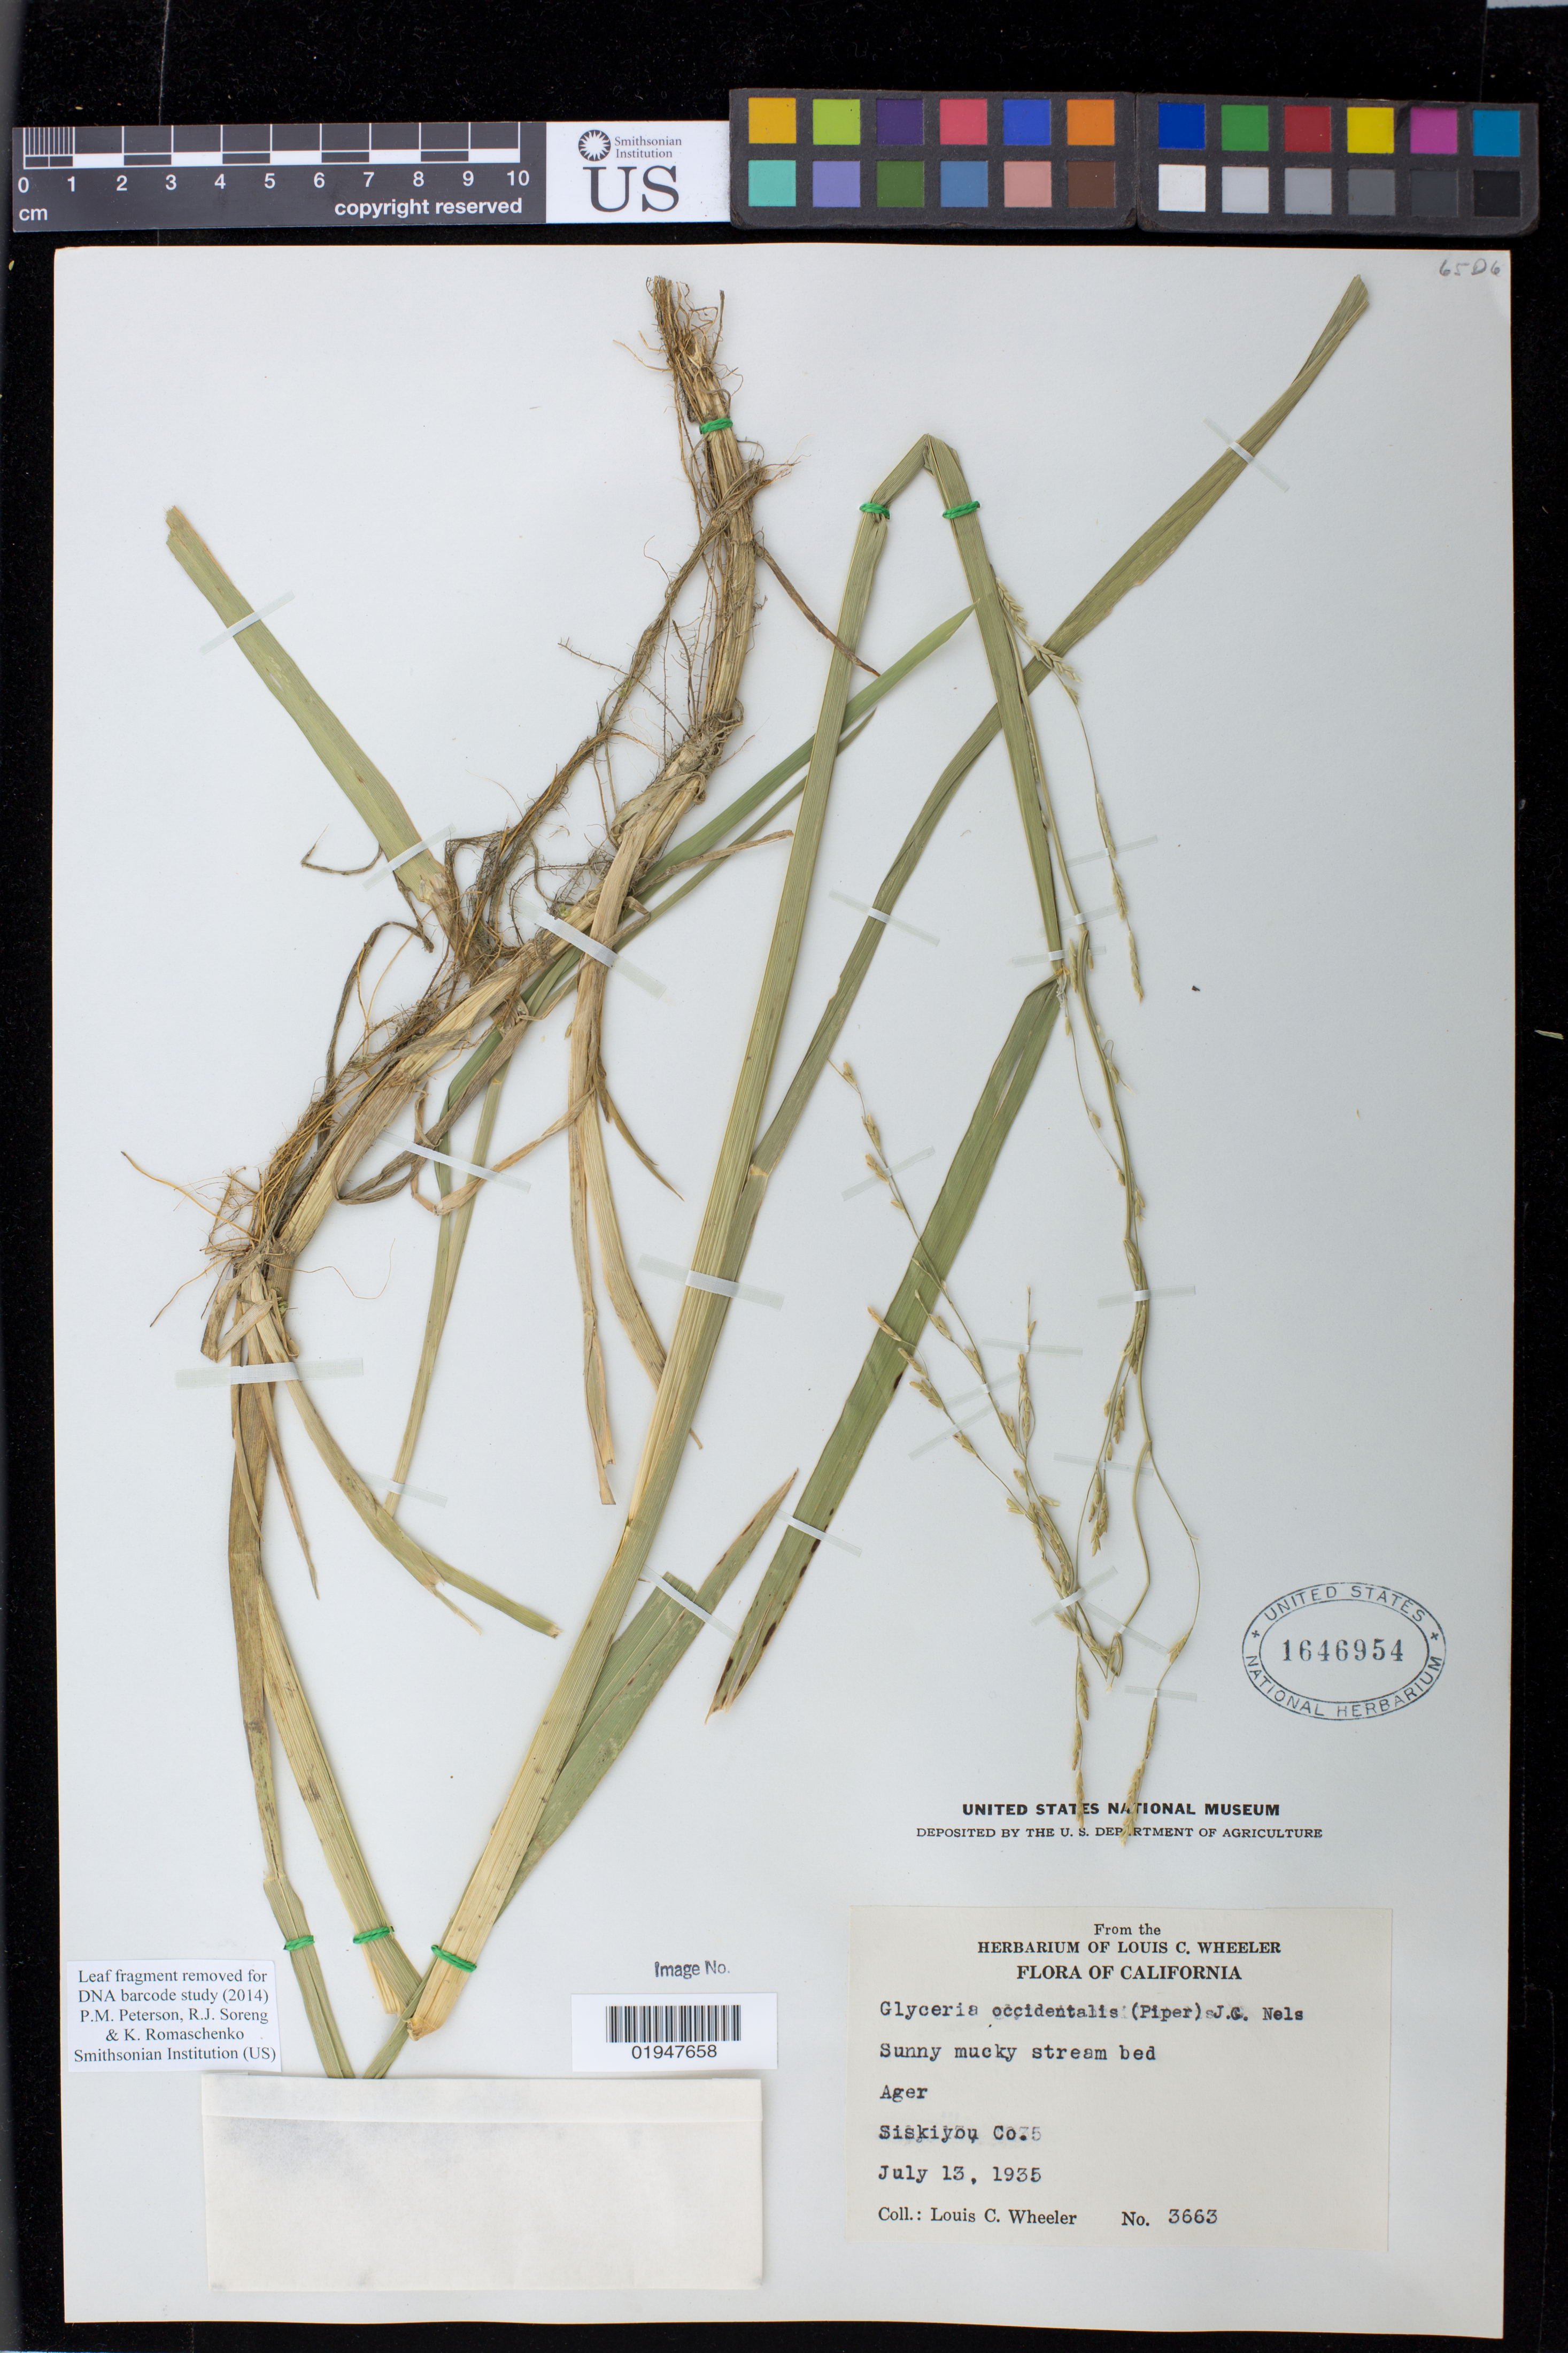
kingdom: Plantae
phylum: Tracheophyta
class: Liliopsida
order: Poales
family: Poaceae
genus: Glyceria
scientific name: Glyceria occidentalis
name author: (Piper) J.C. Nelson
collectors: L. C. Wheeler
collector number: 3663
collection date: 1935-07-13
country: United States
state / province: California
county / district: Siskiyou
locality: stream bed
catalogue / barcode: US 1646954